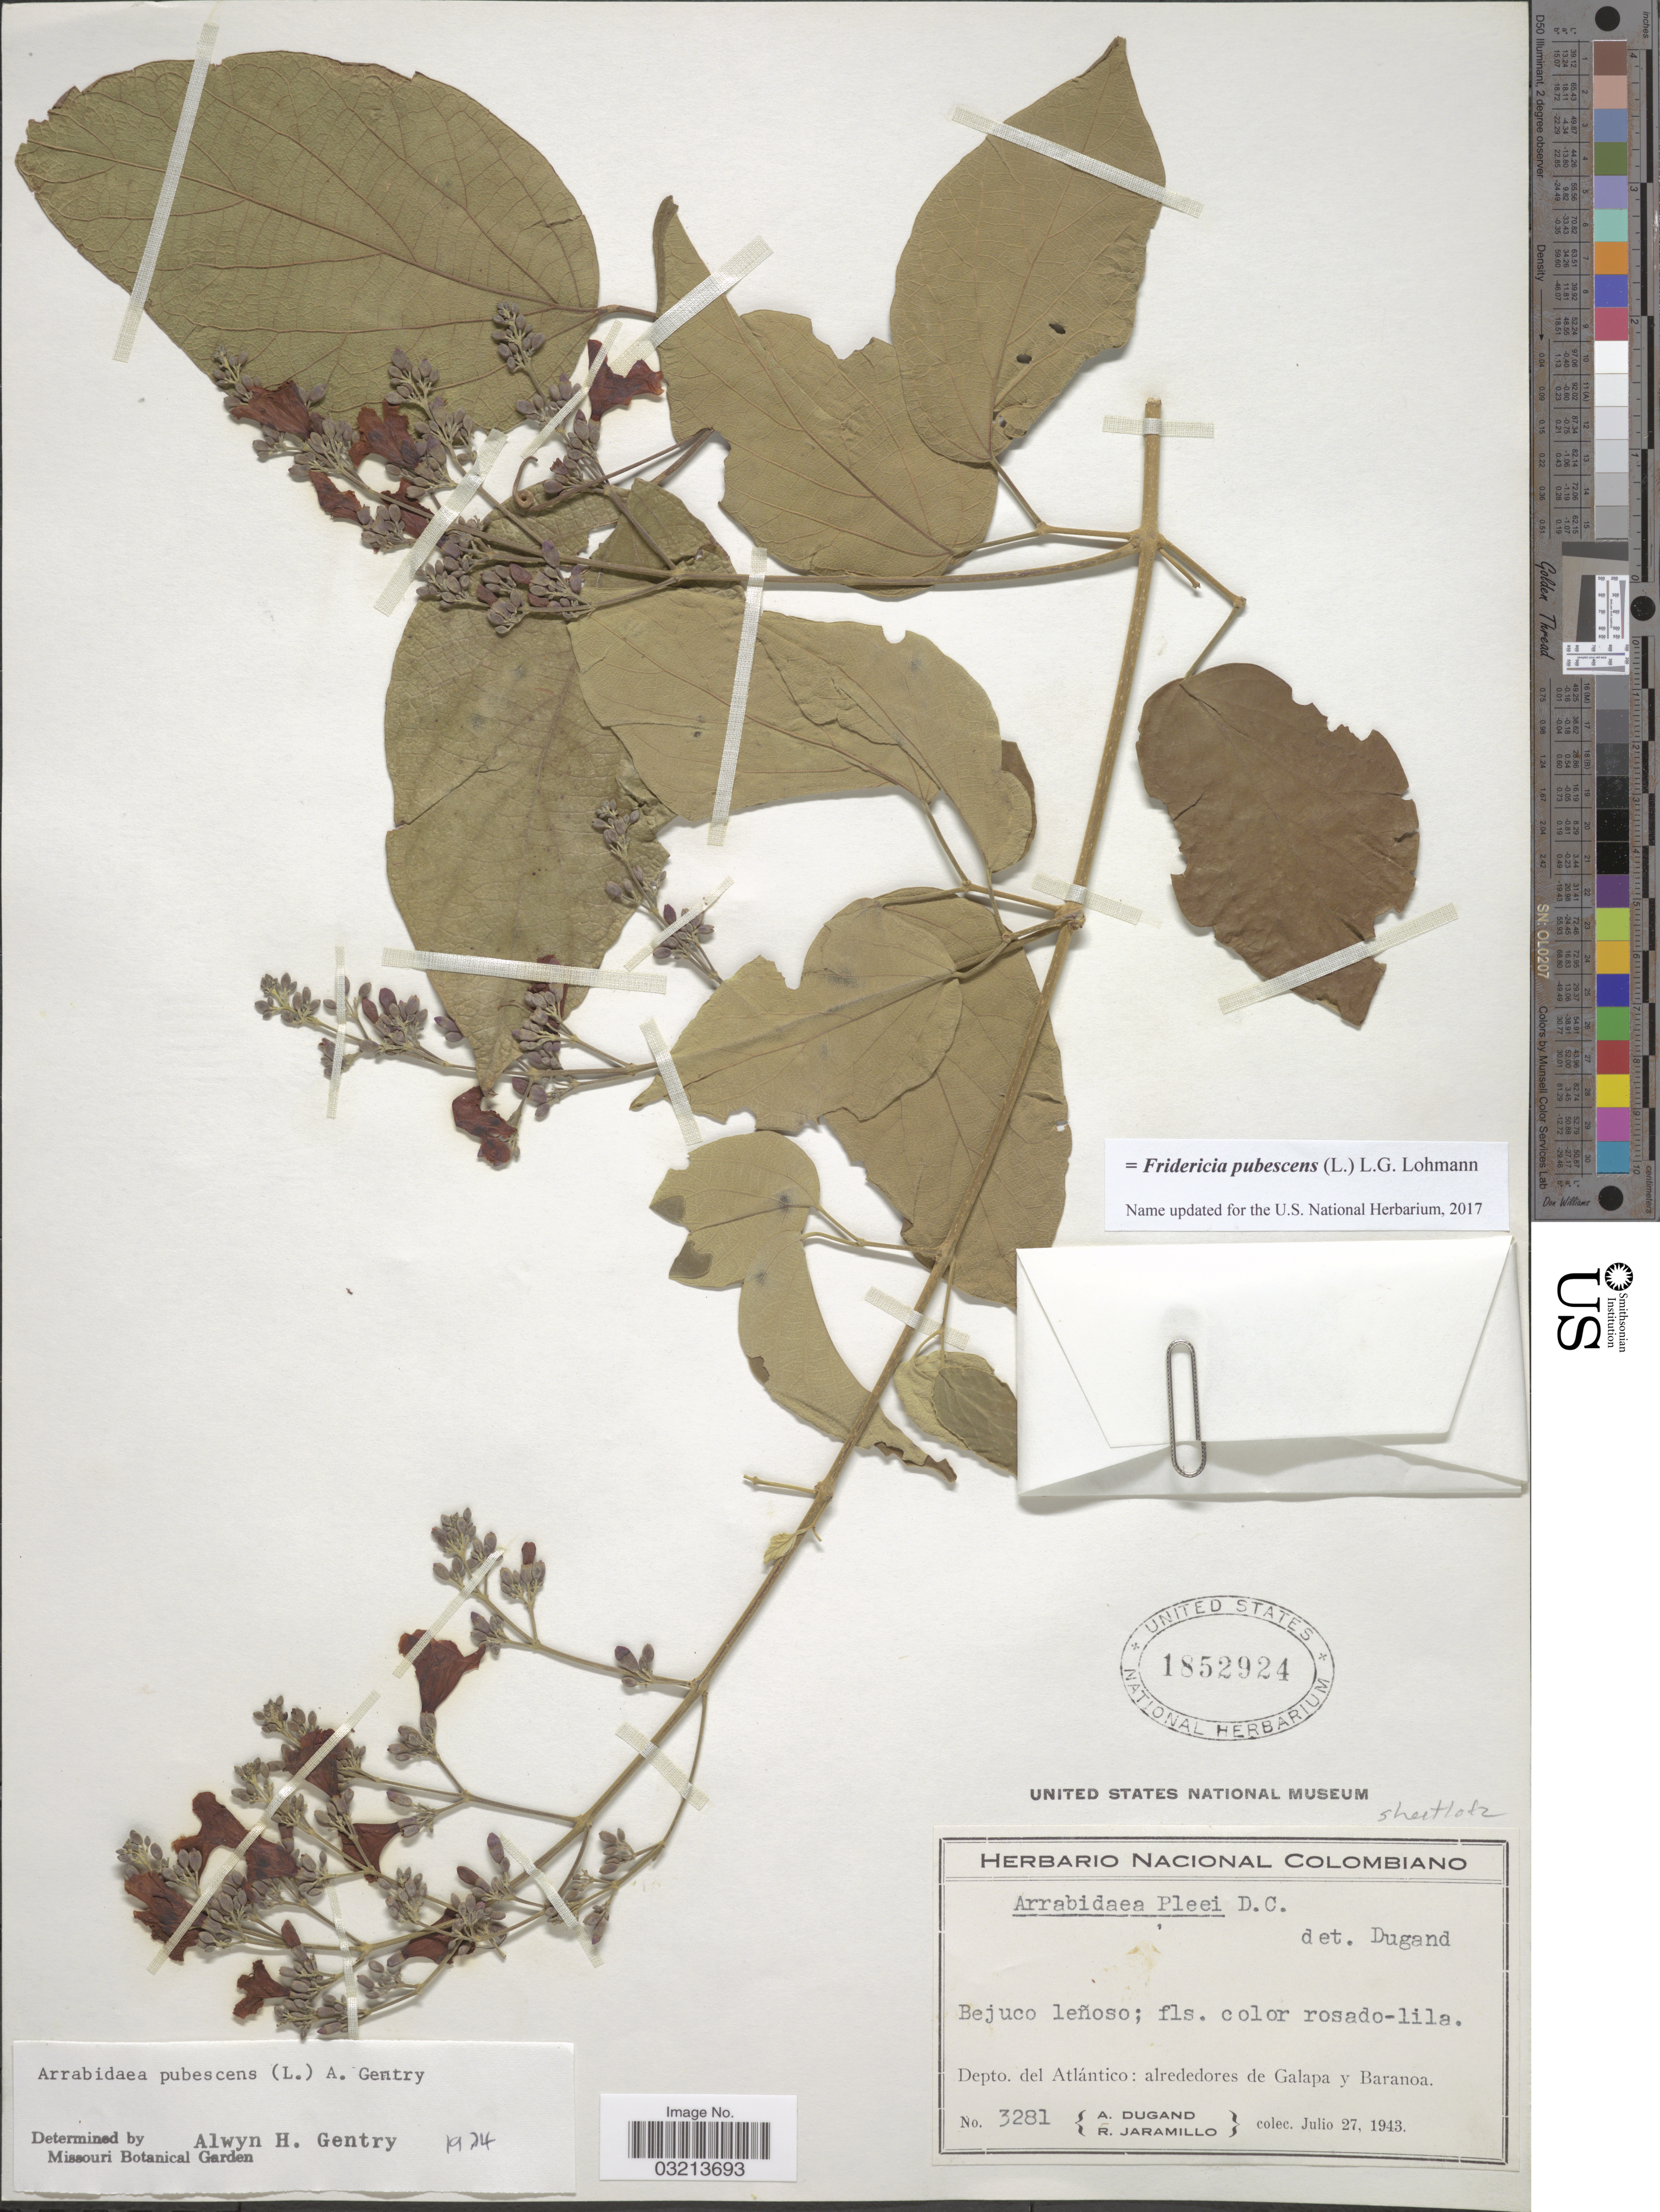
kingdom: Plantae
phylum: Tracheophyta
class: Magnoliopsida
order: Lamiales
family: Bignoniaceae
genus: Fridericia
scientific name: Fridericia pubescens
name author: (L.) L.G. Lohmann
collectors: A. Dugand & R. Jaramillo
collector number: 3281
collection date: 1943-07-27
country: Colombia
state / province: Atlántico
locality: Depto. del Atlántico: alrededores de Galapa y Baranoa.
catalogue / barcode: US 1852924